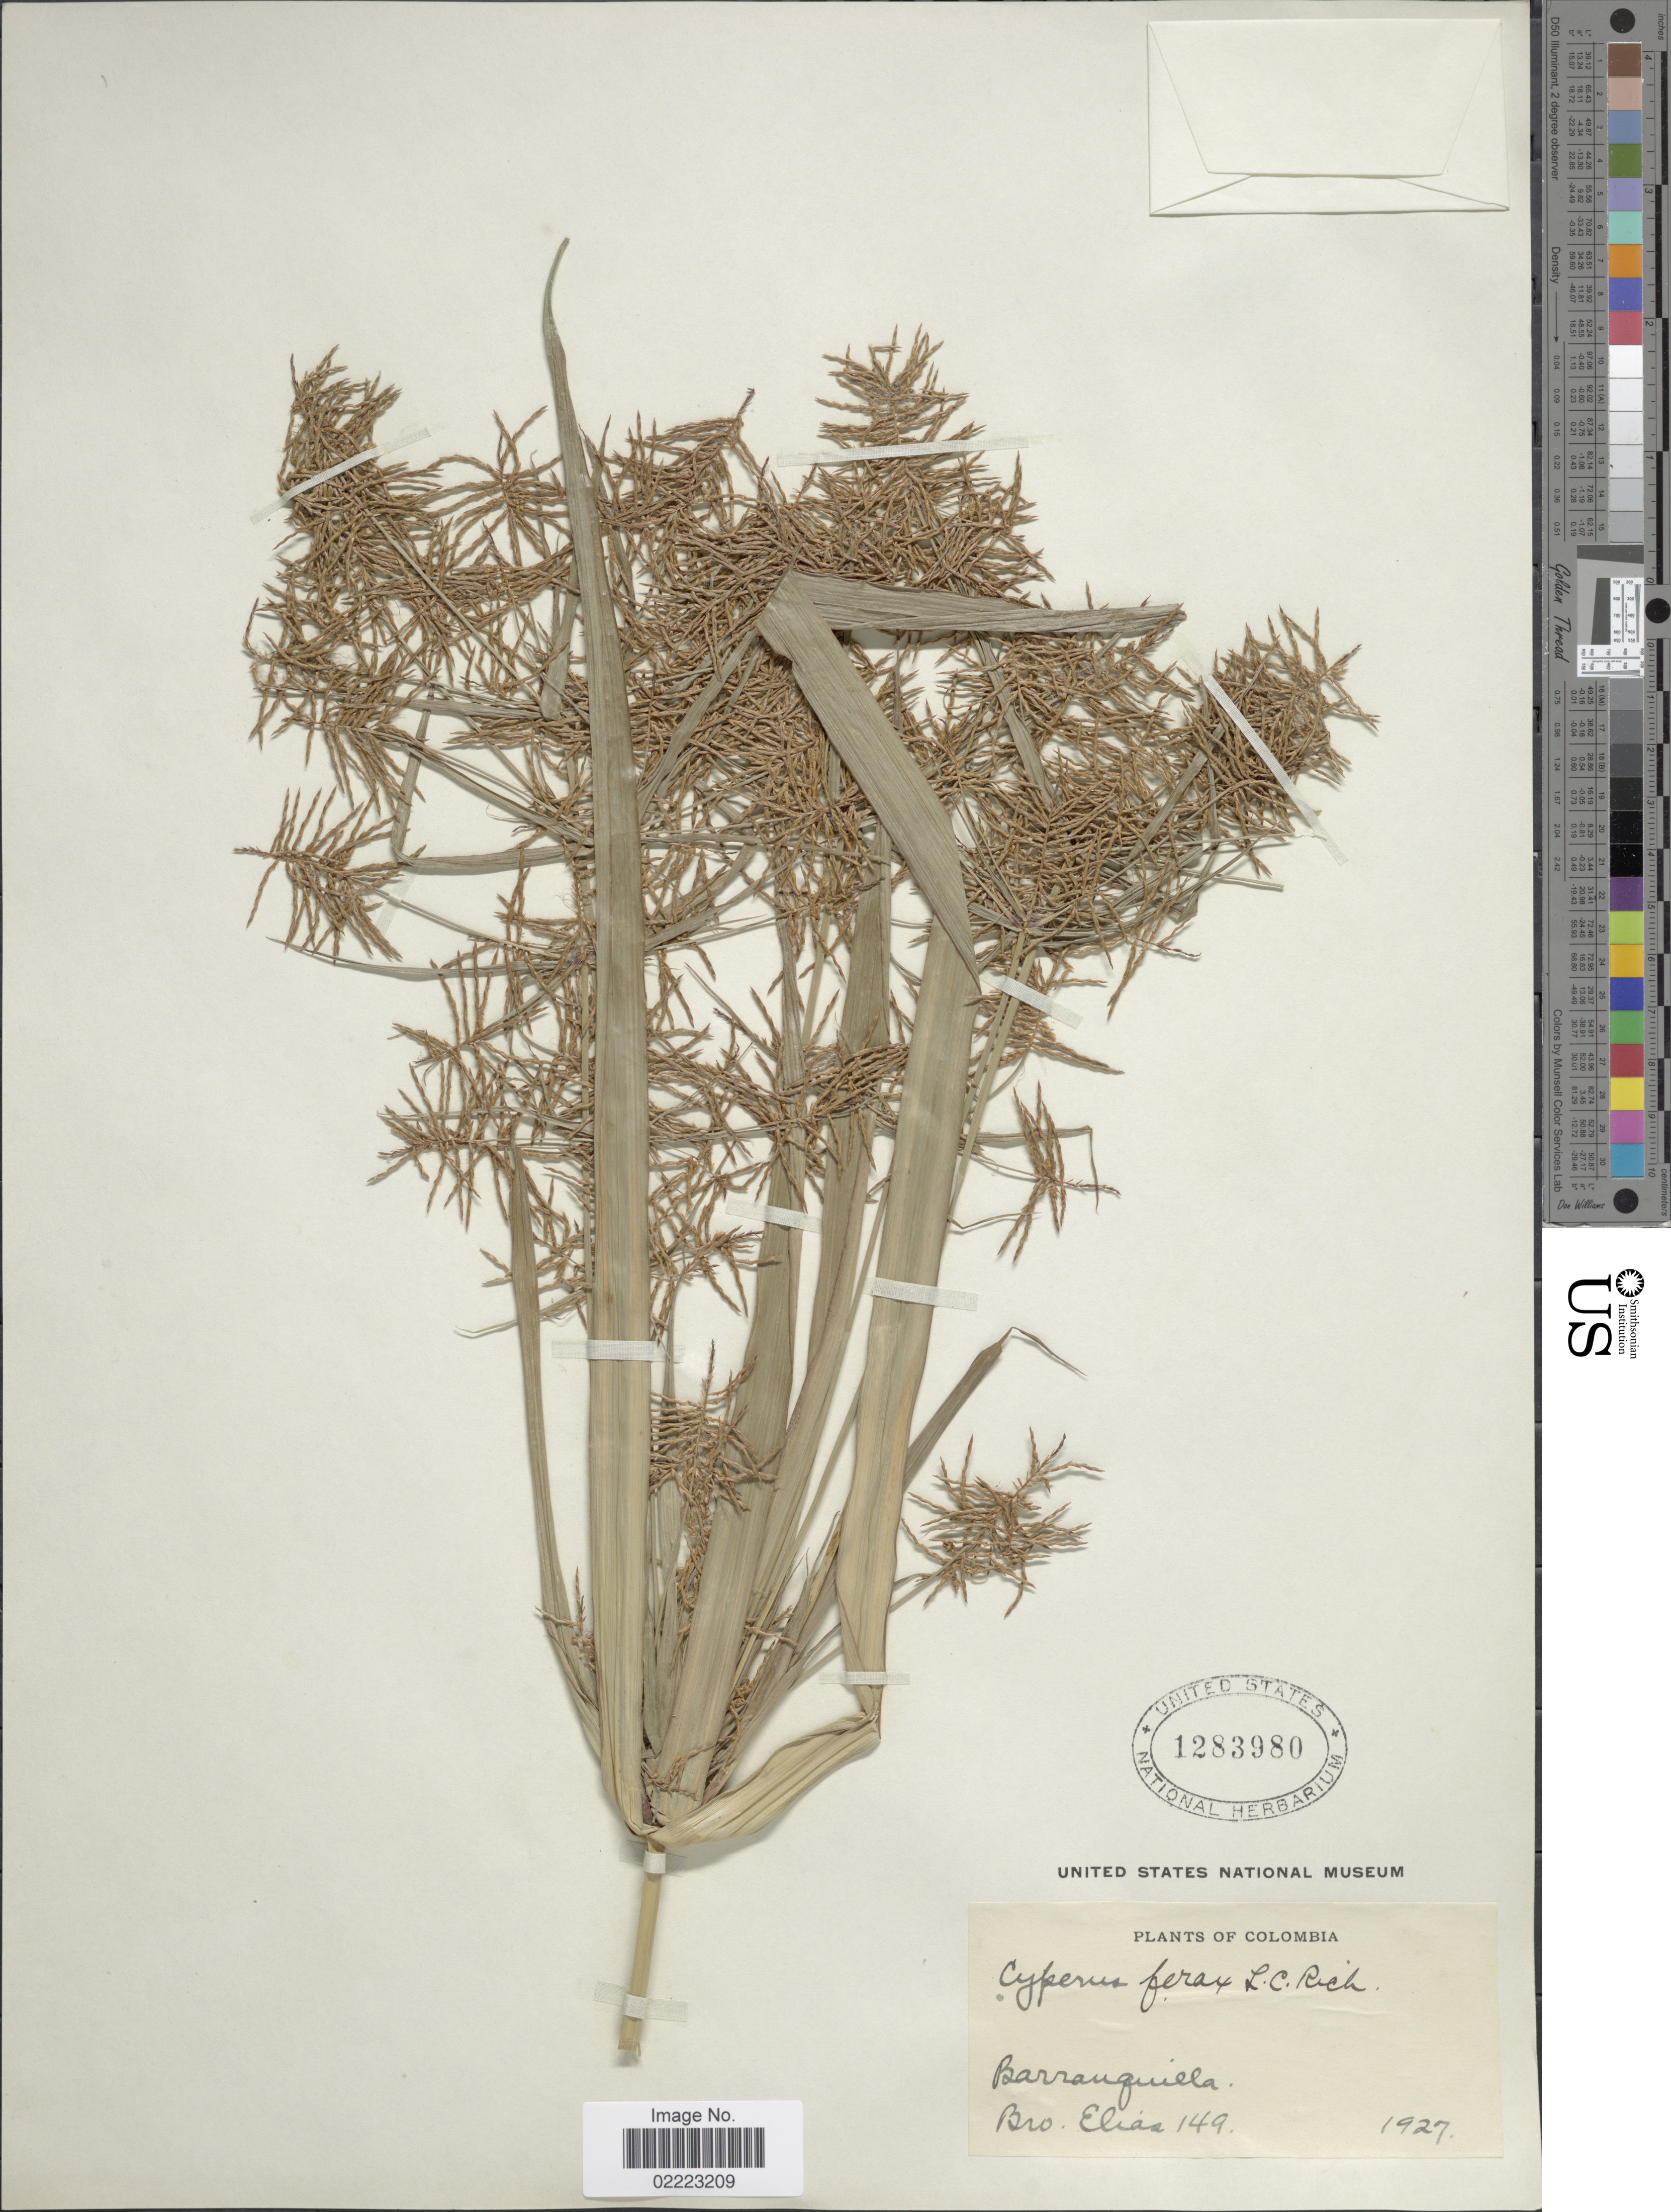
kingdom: Plantae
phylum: Tracheophyta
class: Liliopsida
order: Poales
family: Cyperaceae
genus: Cyperus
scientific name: Cyperus odoratus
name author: L.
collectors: Bro. Elias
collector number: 149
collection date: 1927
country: Colombia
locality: Barranquilla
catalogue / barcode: US 1283980